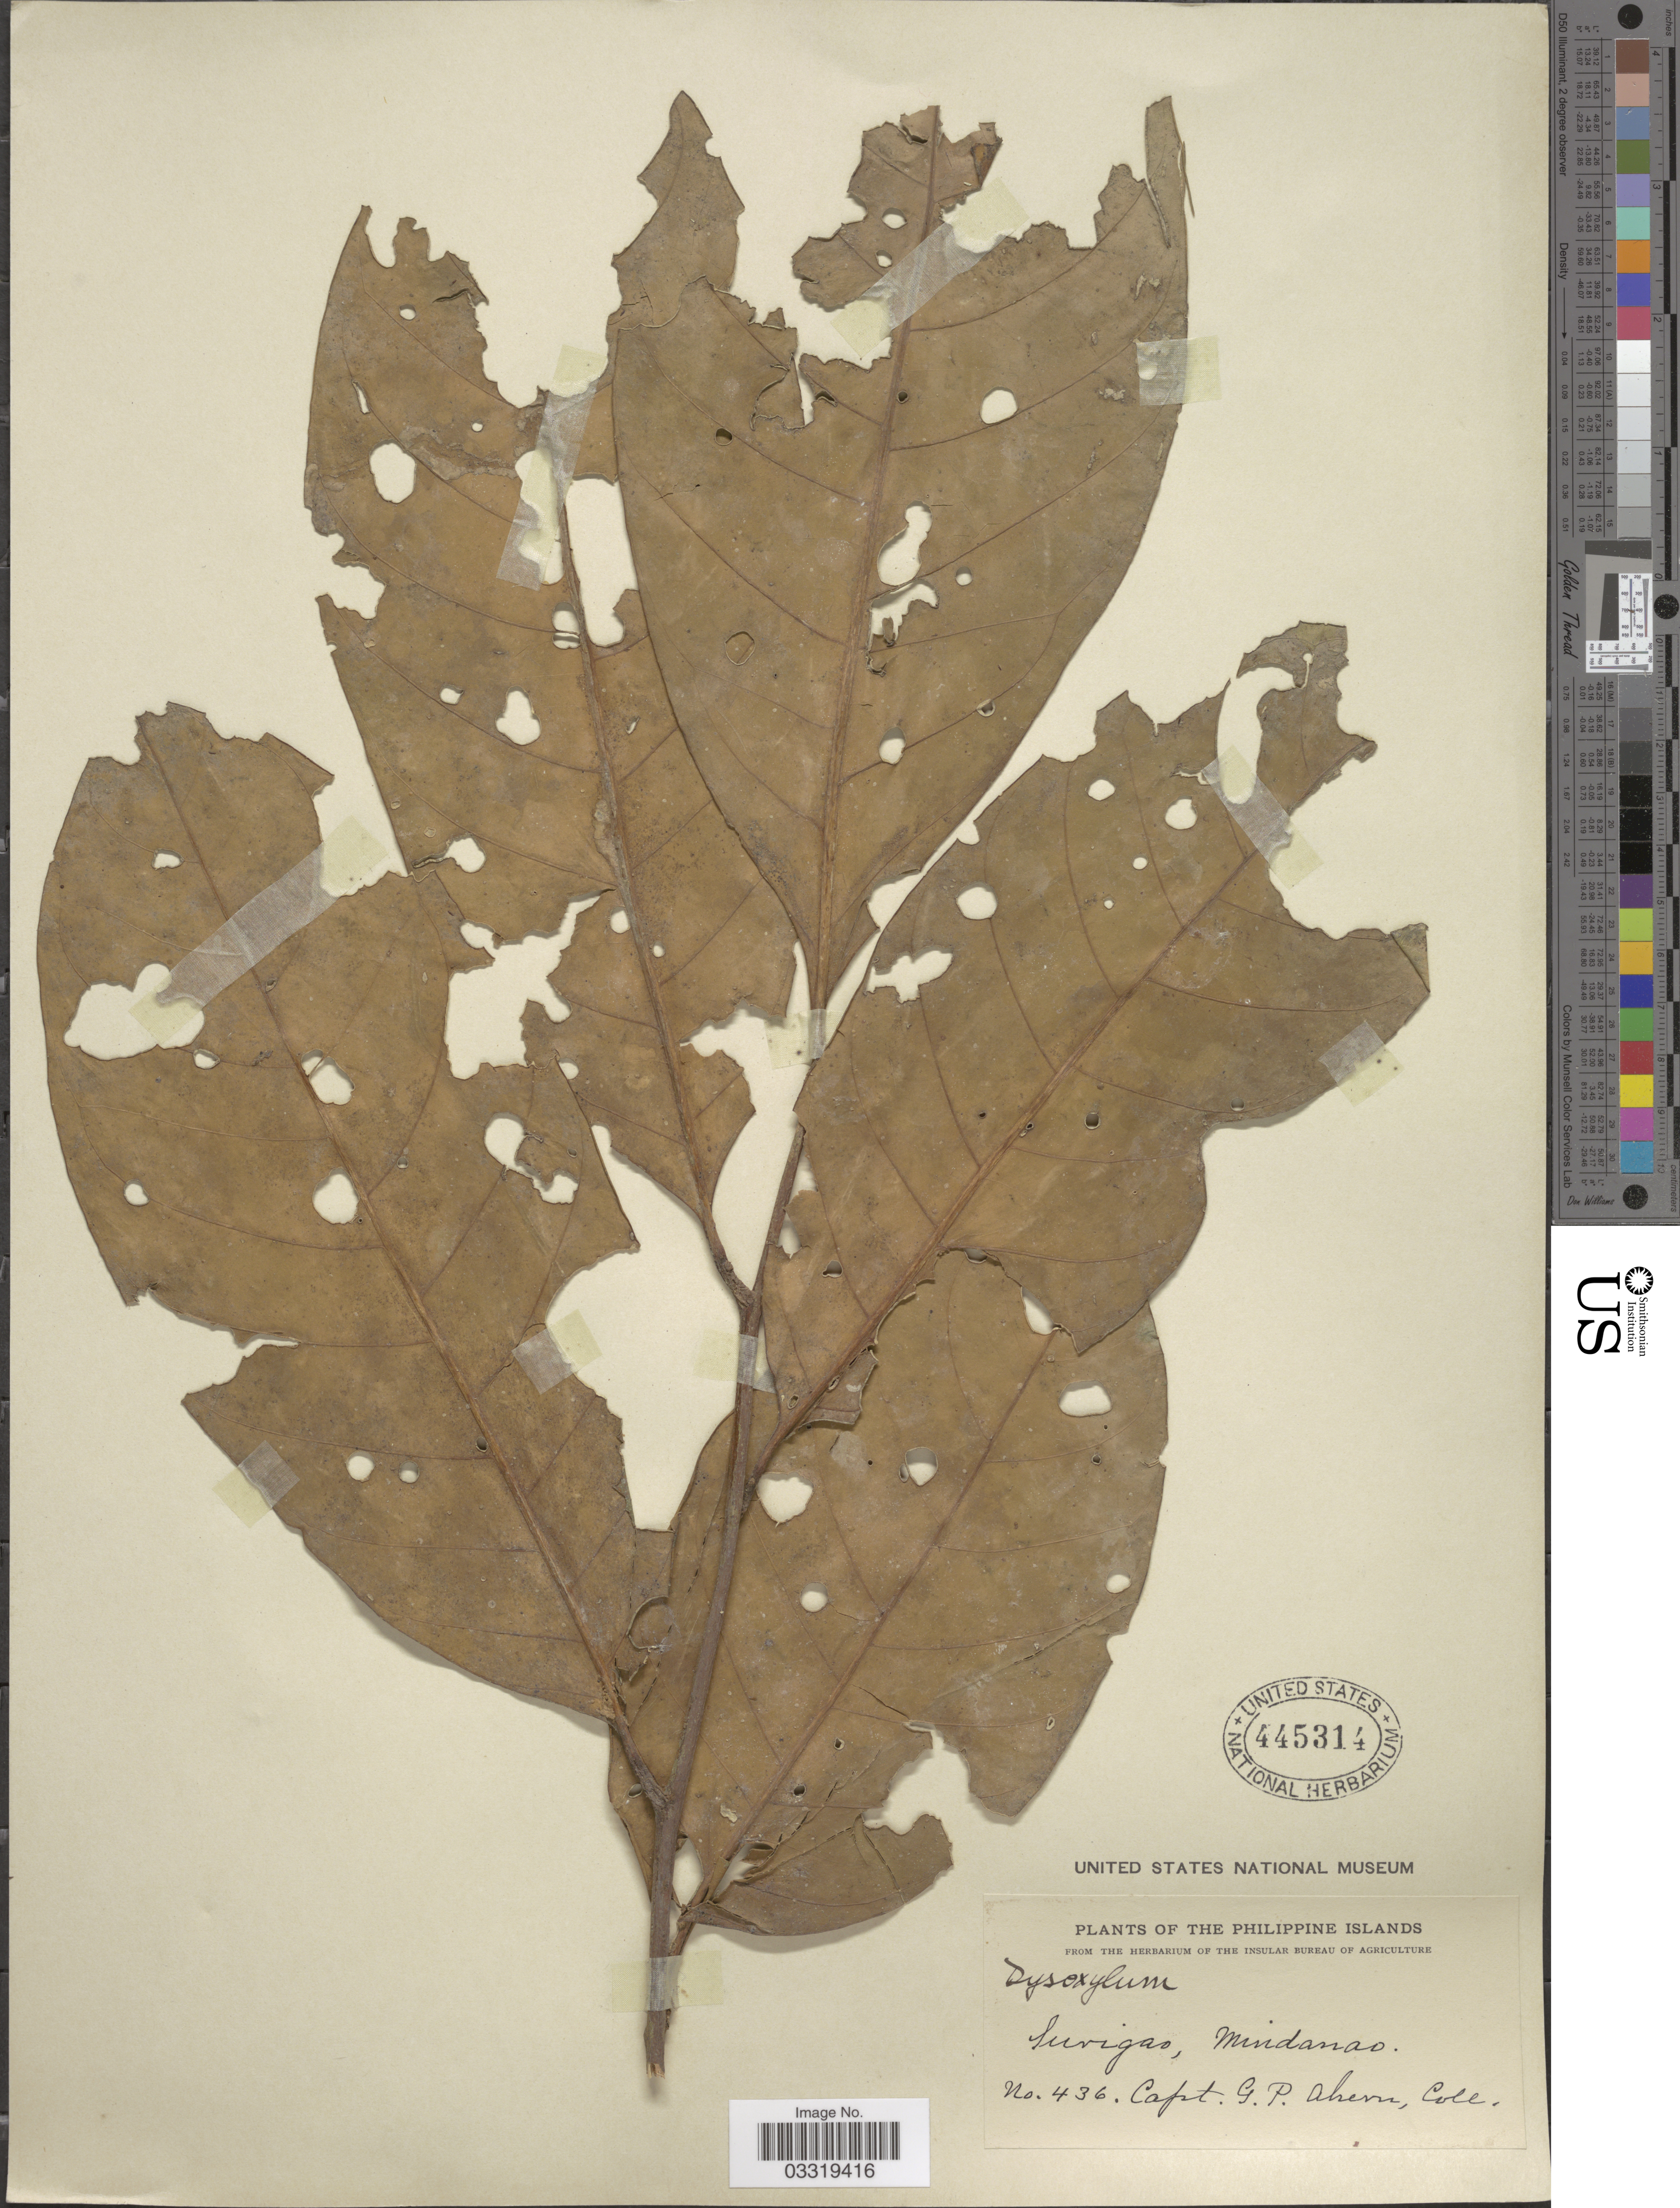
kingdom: Plantae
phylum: Tracheophyta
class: Magnoliopsida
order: Sapindales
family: Meliaceae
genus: Dysoxylum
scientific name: Dysoxylum sp.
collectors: G. Ahern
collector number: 436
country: Philippines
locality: Surigao, Mindanao.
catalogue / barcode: US 445314